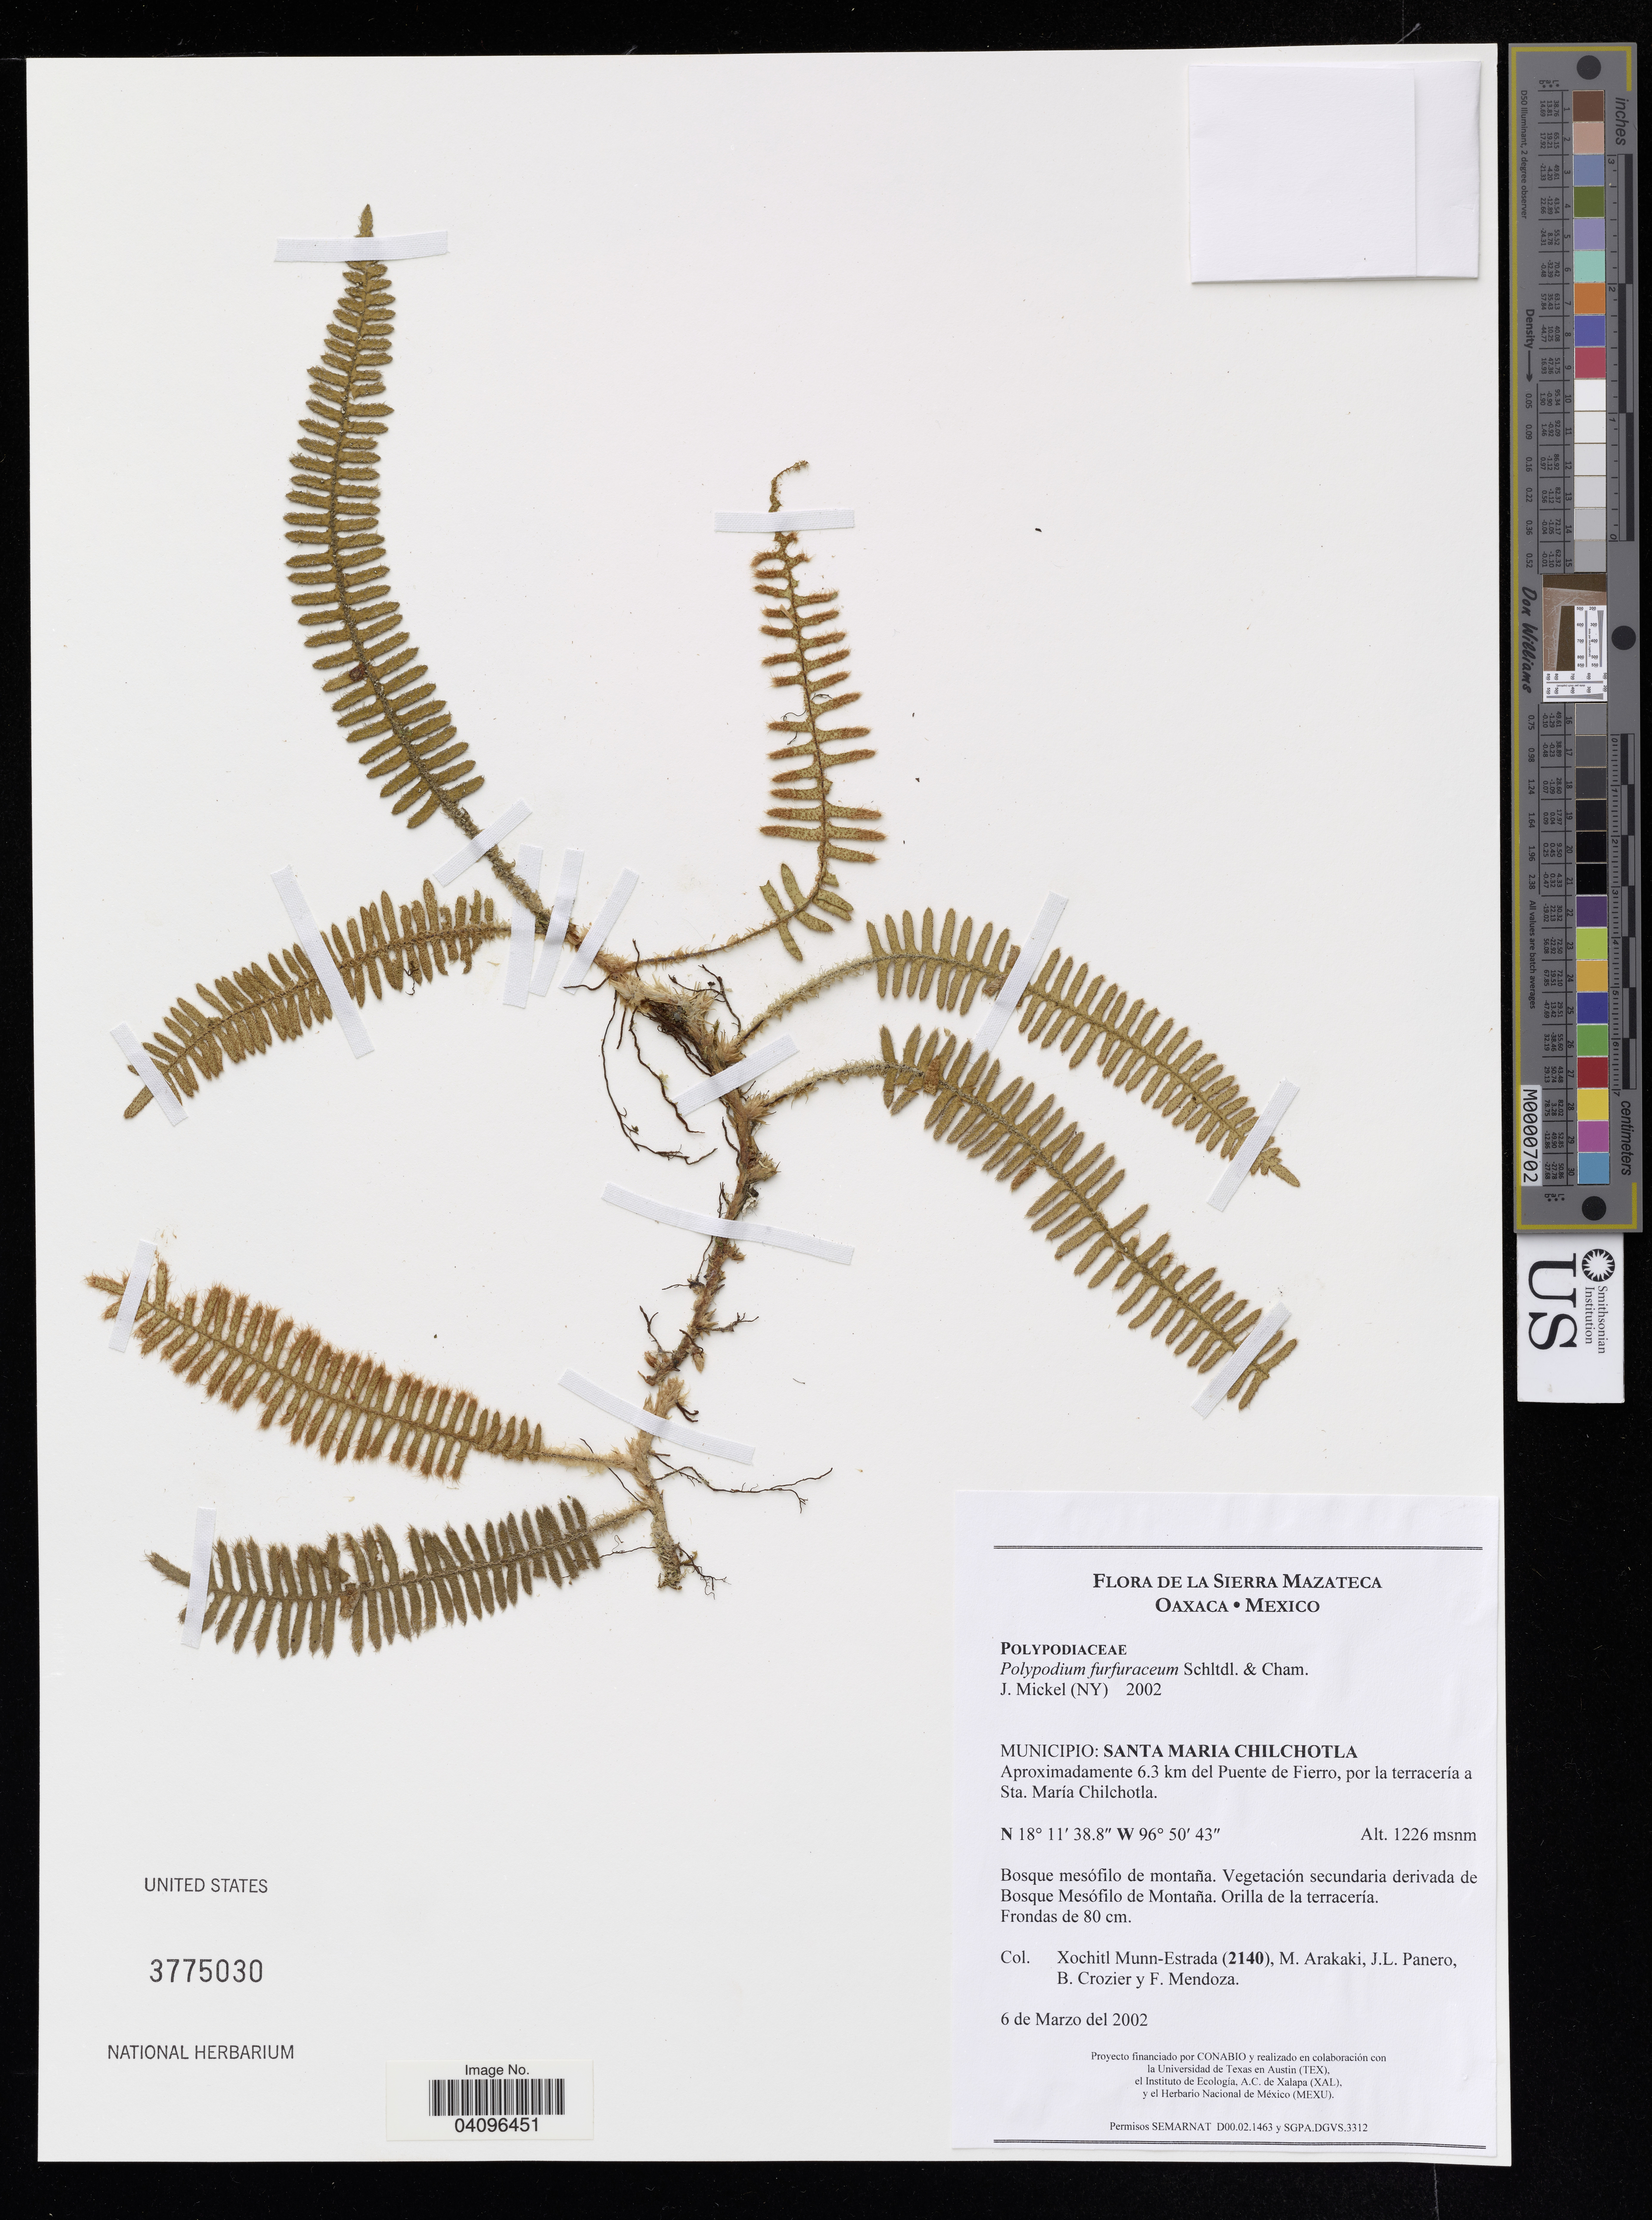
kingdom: Plantae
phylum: Tracheophyta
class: Polypodiopsida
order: Polypodiales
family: Polypodiaceae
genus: Polypodium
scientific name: Polypodium furfuraceum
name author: Schltdl. & Cham.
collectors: X. Munn-Estrada, M. Arakaki, J. L. Panero & B. Crozier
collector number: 2140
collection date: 2002-03-06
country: Mexico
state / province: Oaxaca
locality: La Sierra Mazateca. Municipio: Santa Maria Chilchotla, Aproximadamente 6.3 km del Puente de Fierro, por la terracería a Sta. María Chilchotla.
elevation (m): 1226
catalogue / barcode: US 3775030